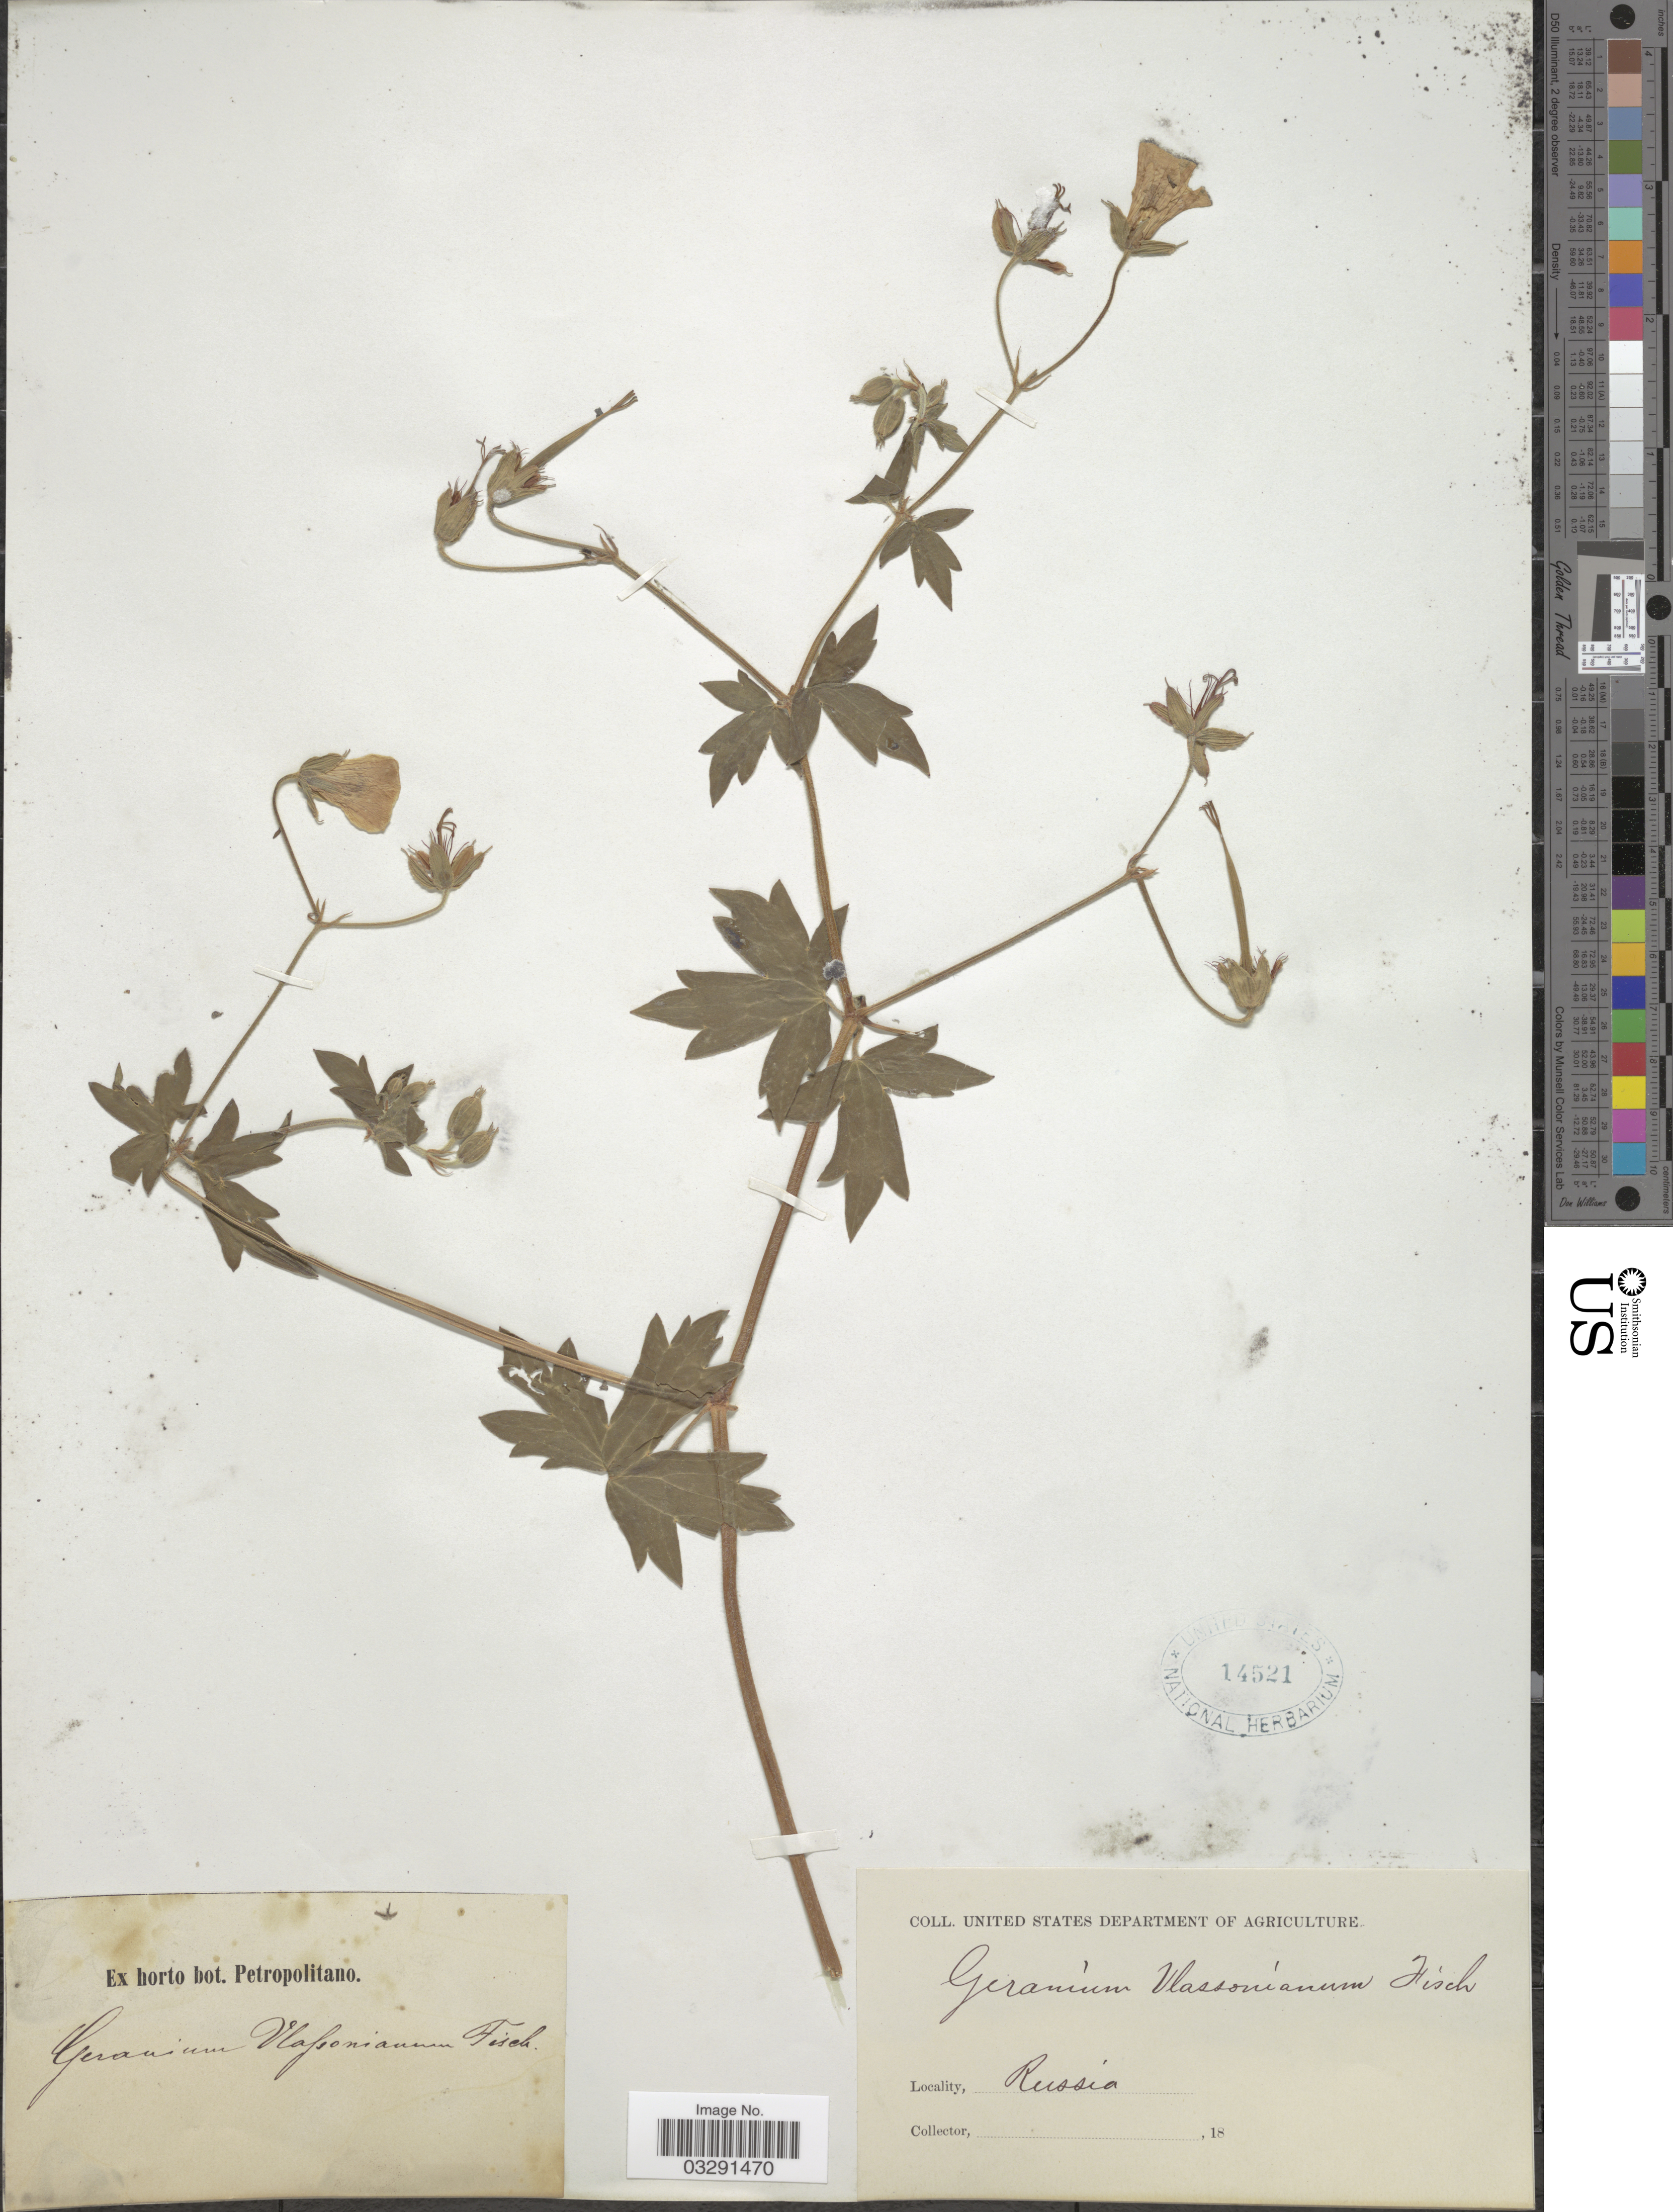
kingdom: Plantae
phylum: Tracheophyta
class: Magnoliopsida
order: Geraniales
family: Geraniaceae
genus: Geranium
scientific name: Geranium wlassovianum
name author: Fisch. ex Link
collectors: United States Department of Agriculture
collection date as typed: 18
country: Russian Federation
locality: Russia.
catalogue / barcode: US 14521